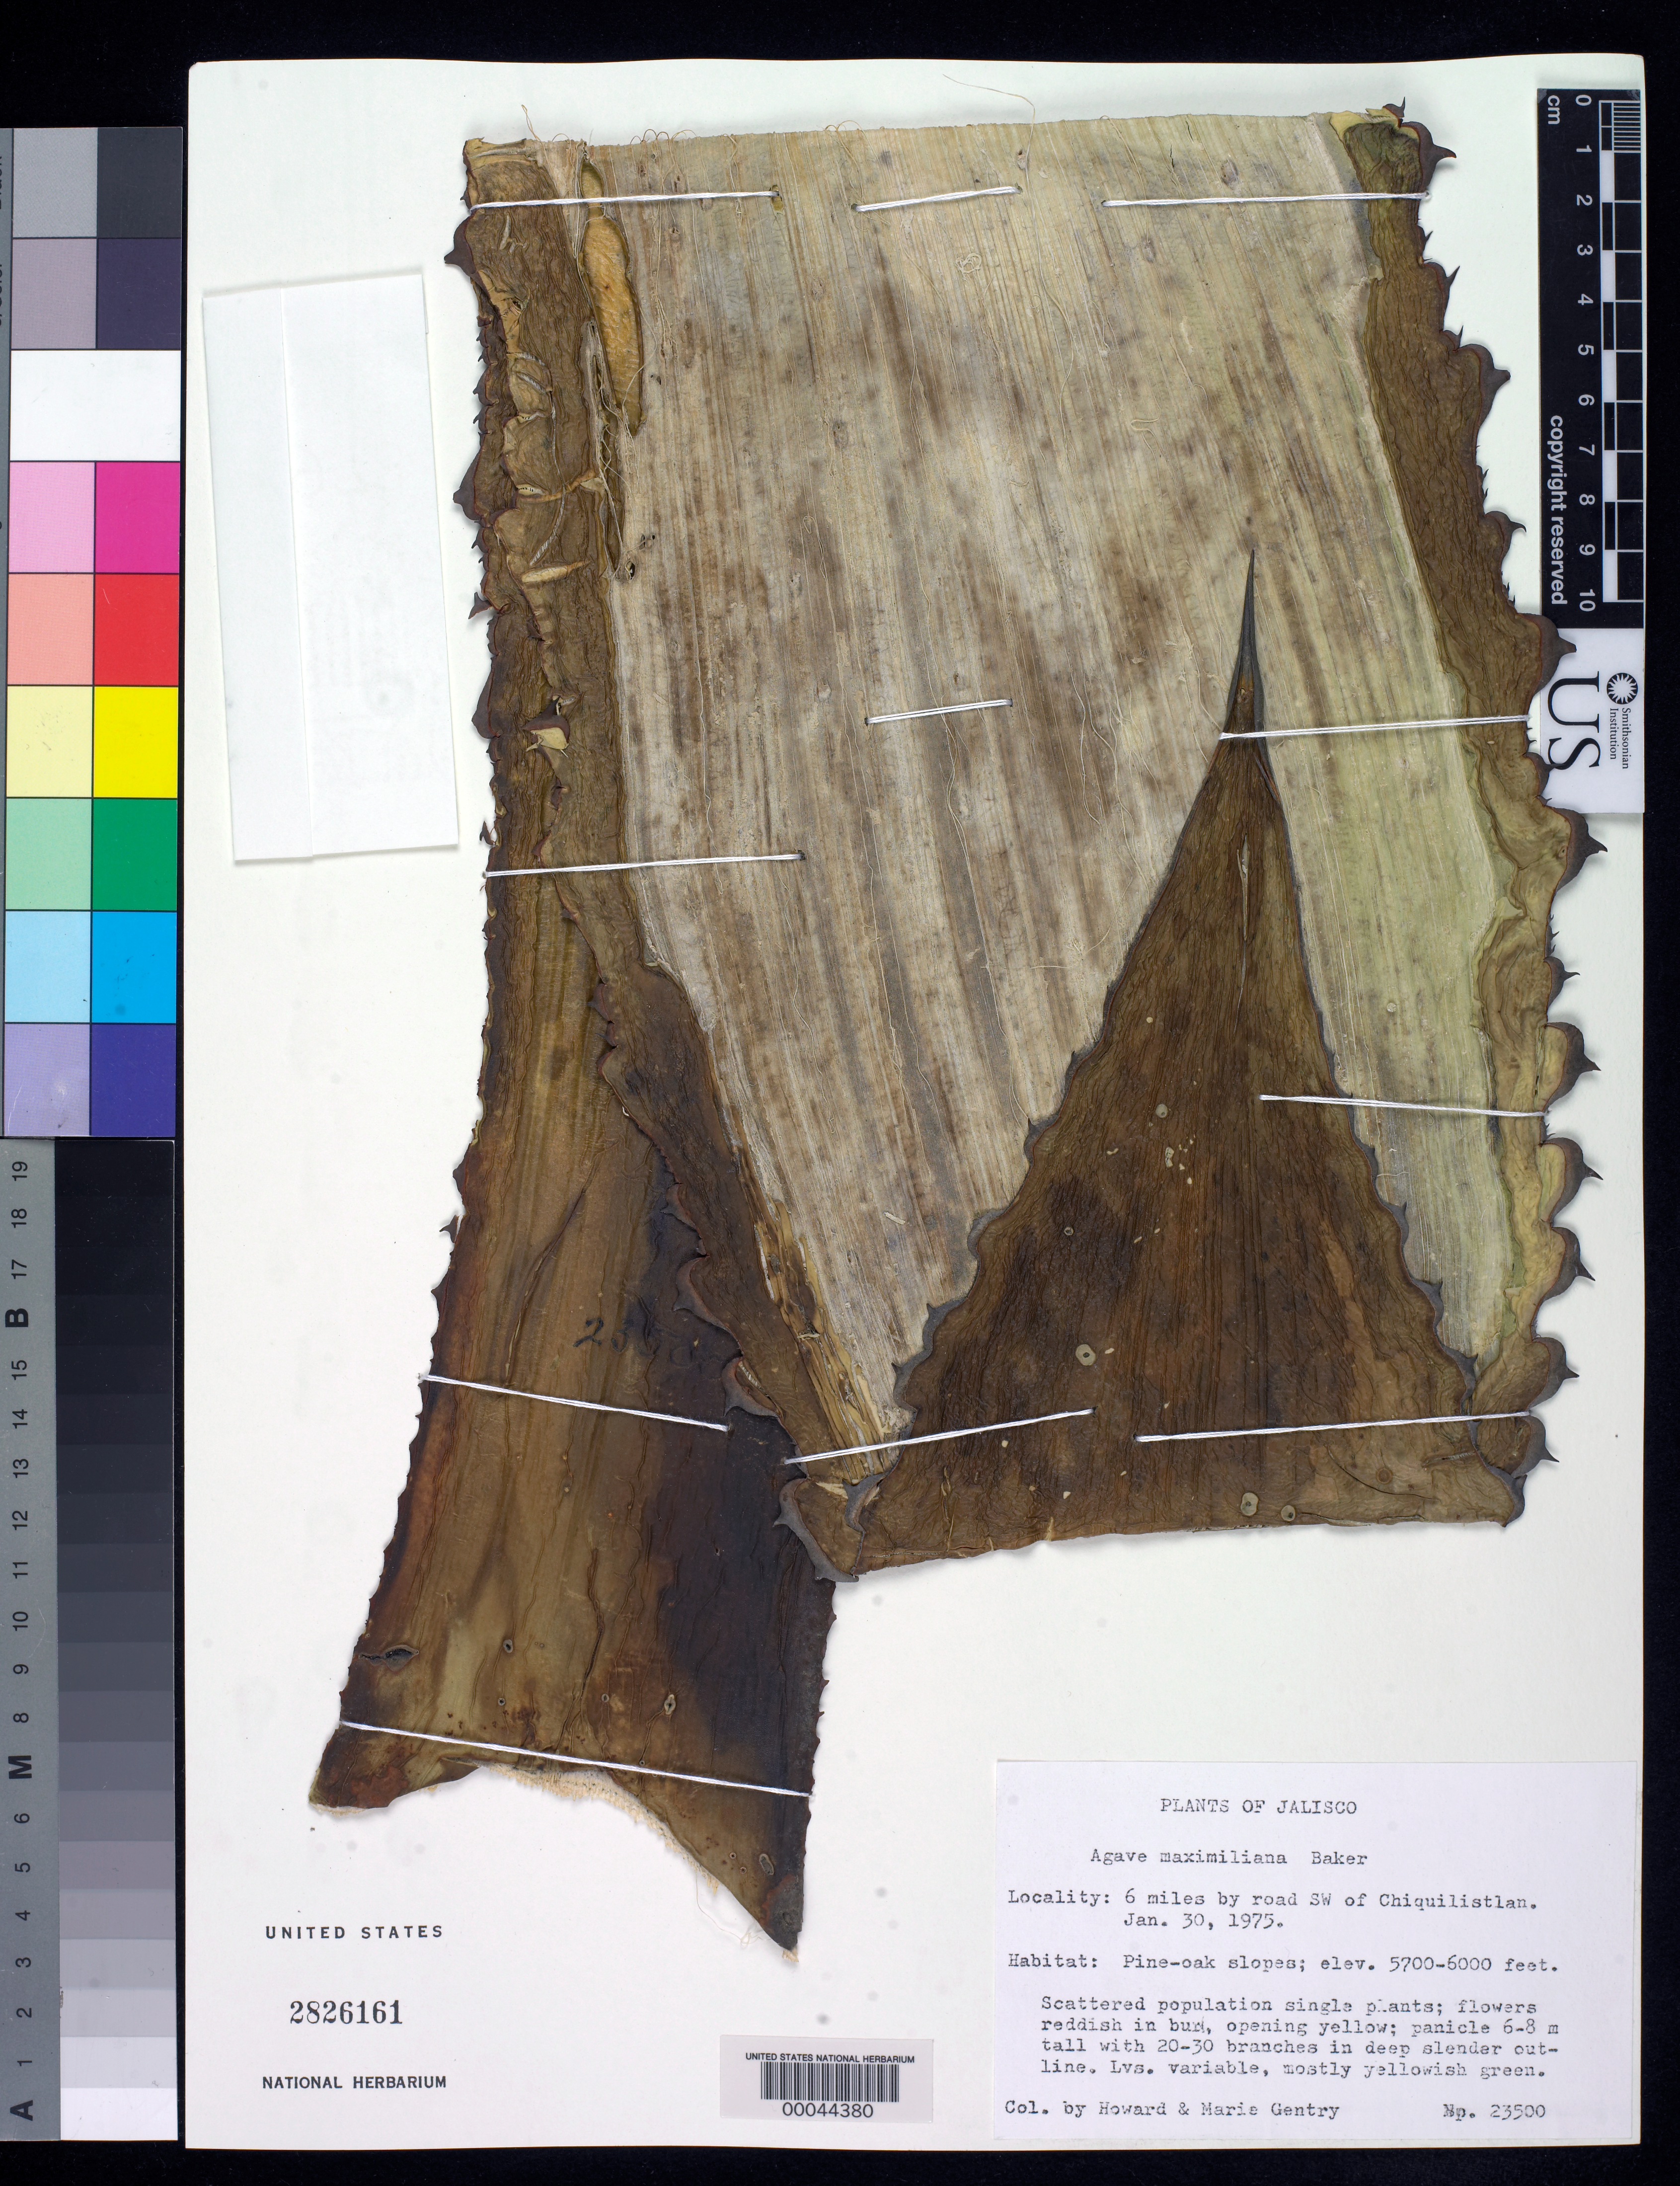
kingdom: Plantae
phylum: Tracheophyta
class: Liliopsida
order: Asparagales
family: Asparagaceae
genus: Agave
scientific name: Agave maximiliana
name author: Baker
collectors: H. S. Gentry & M. Gentry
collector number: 23500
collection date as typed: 30 Jan 1975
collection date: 1975-01-30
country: Mexico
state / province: Jalisco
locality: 6 mi by road SW of Chiquilistlan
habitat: Pine-oak slopes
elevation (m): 1737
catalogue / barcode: US 2826161